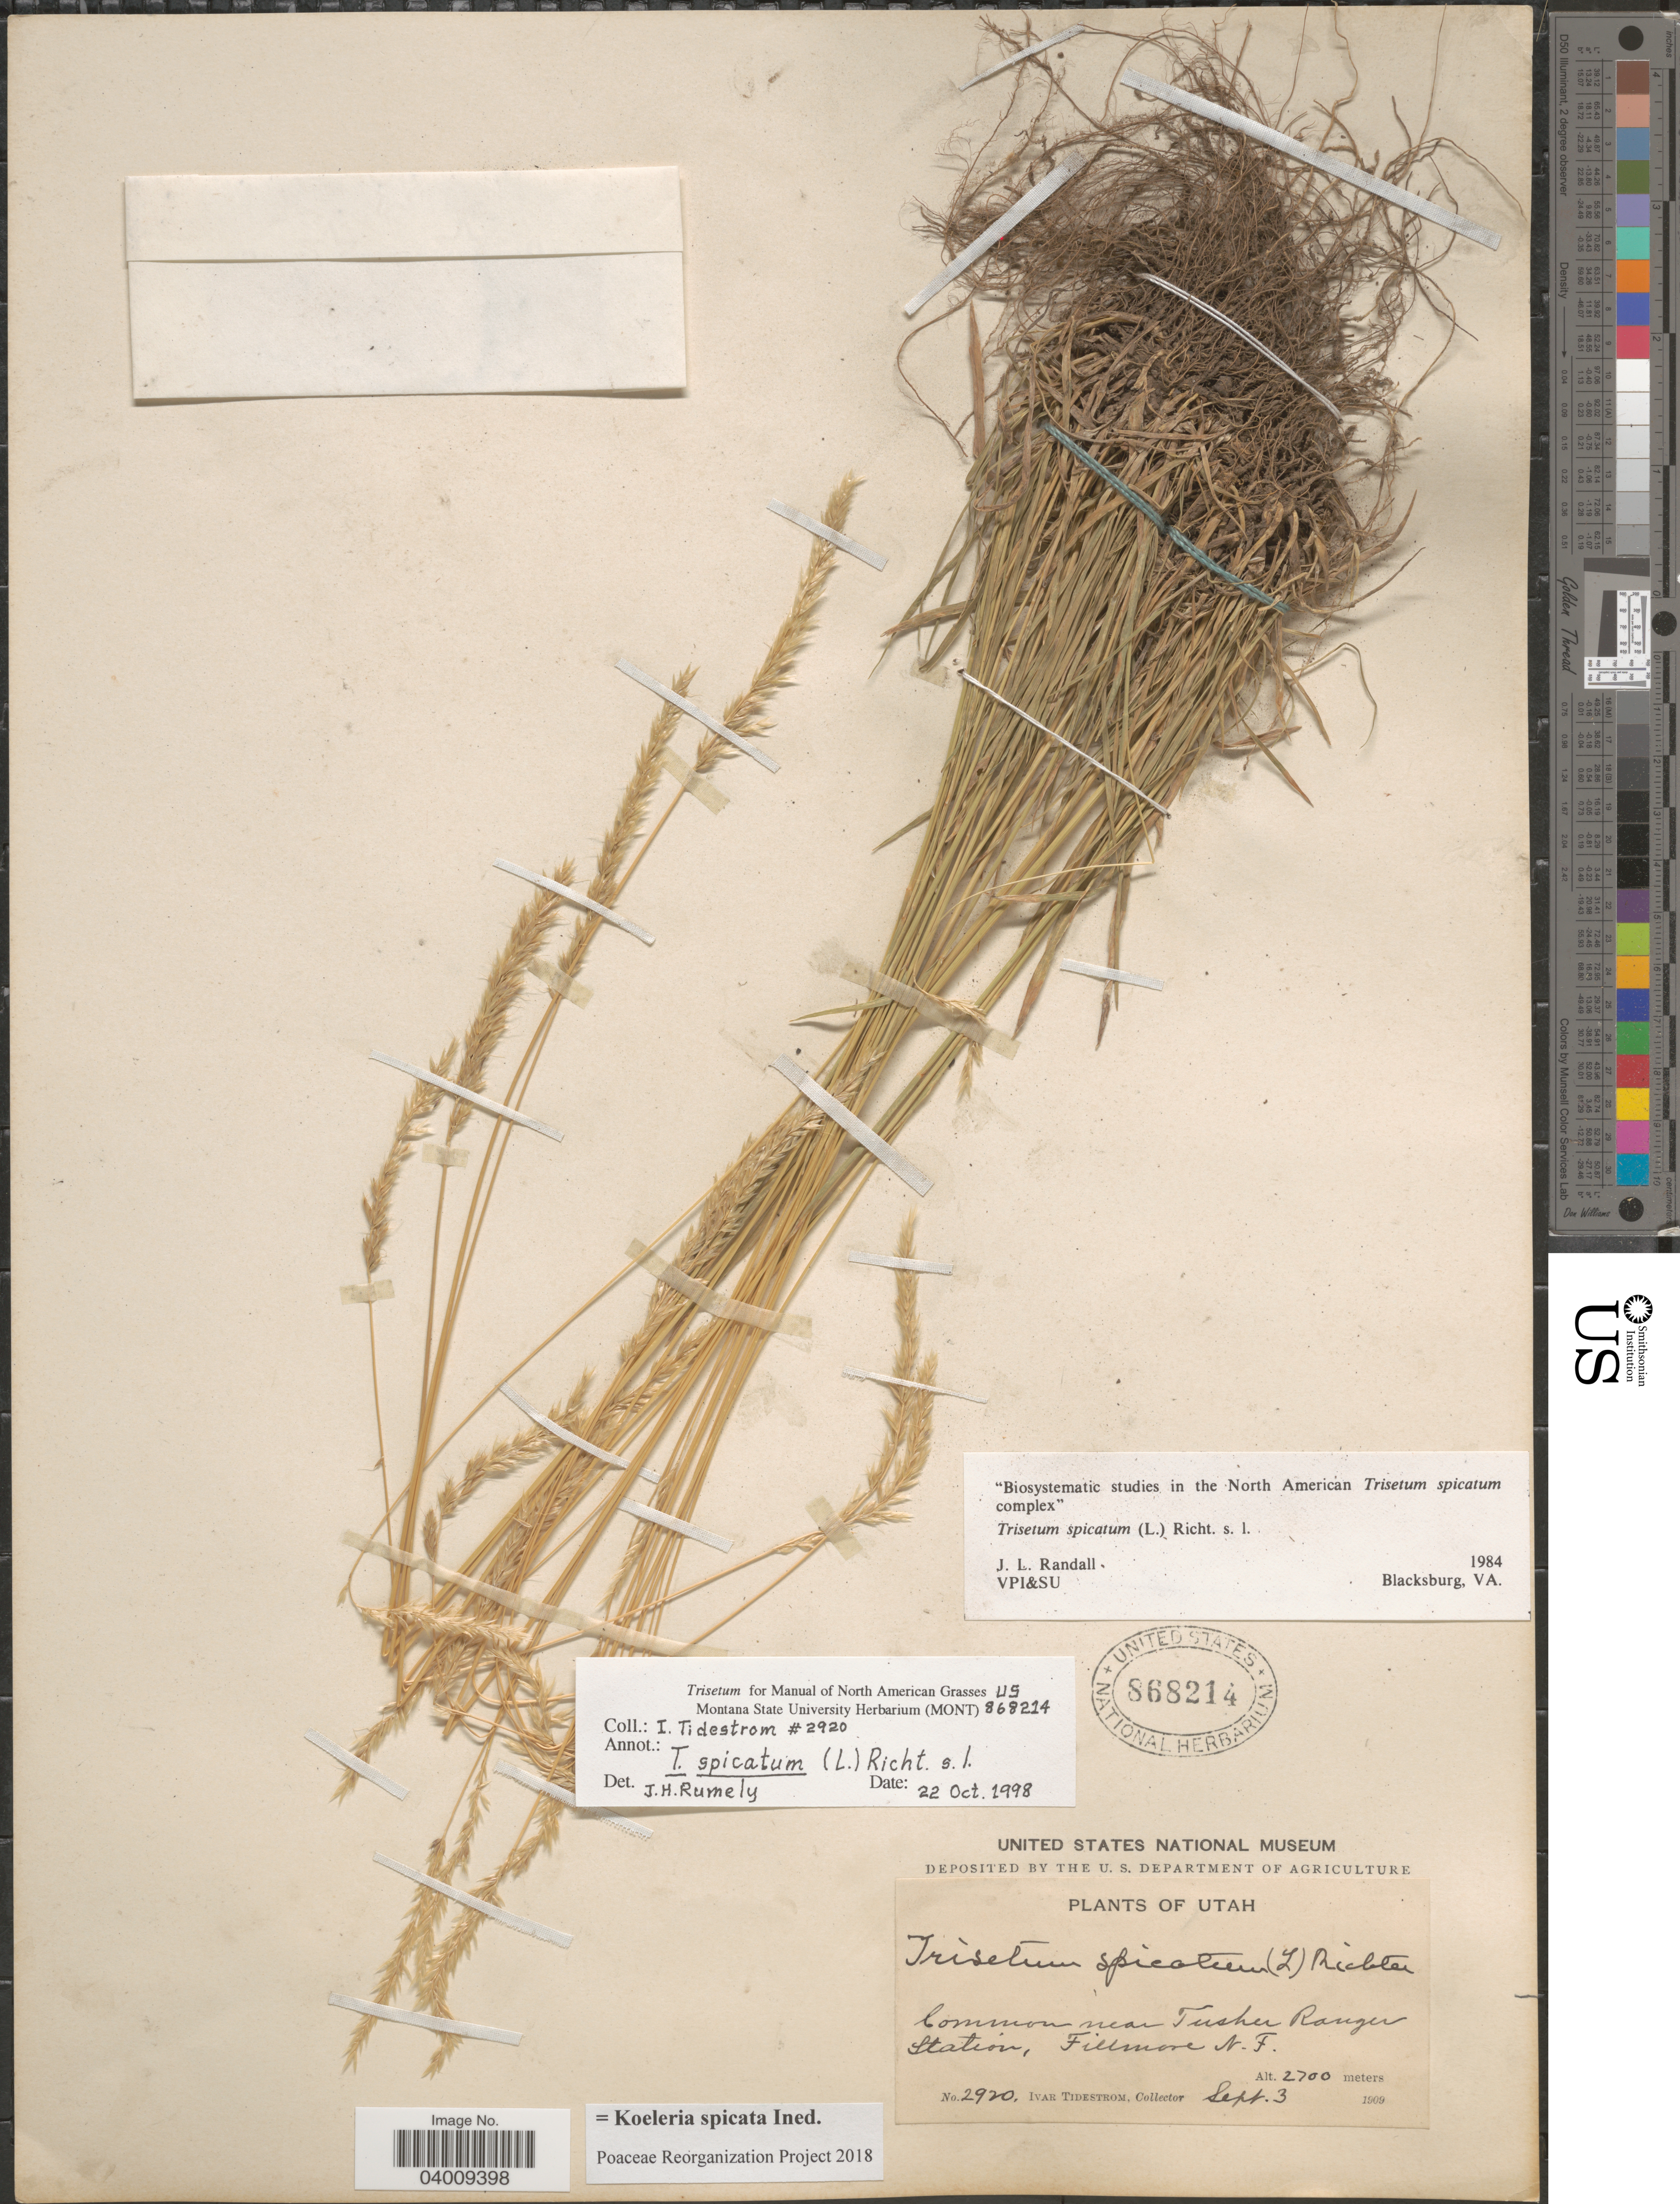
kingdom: Plantae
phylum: Tracheophyta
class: Liliopsida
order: Poales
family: Poaceae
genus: Koeleria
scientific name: Koeleria spicata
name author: (L.) Barberá et al.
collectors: I. F. Tidestrom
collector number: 2920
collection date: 1909-09-03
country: United States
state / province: Utah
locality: Common near Tusher Ranger Station, Fillmore N.F.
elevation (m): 2700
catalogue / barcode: US 868214